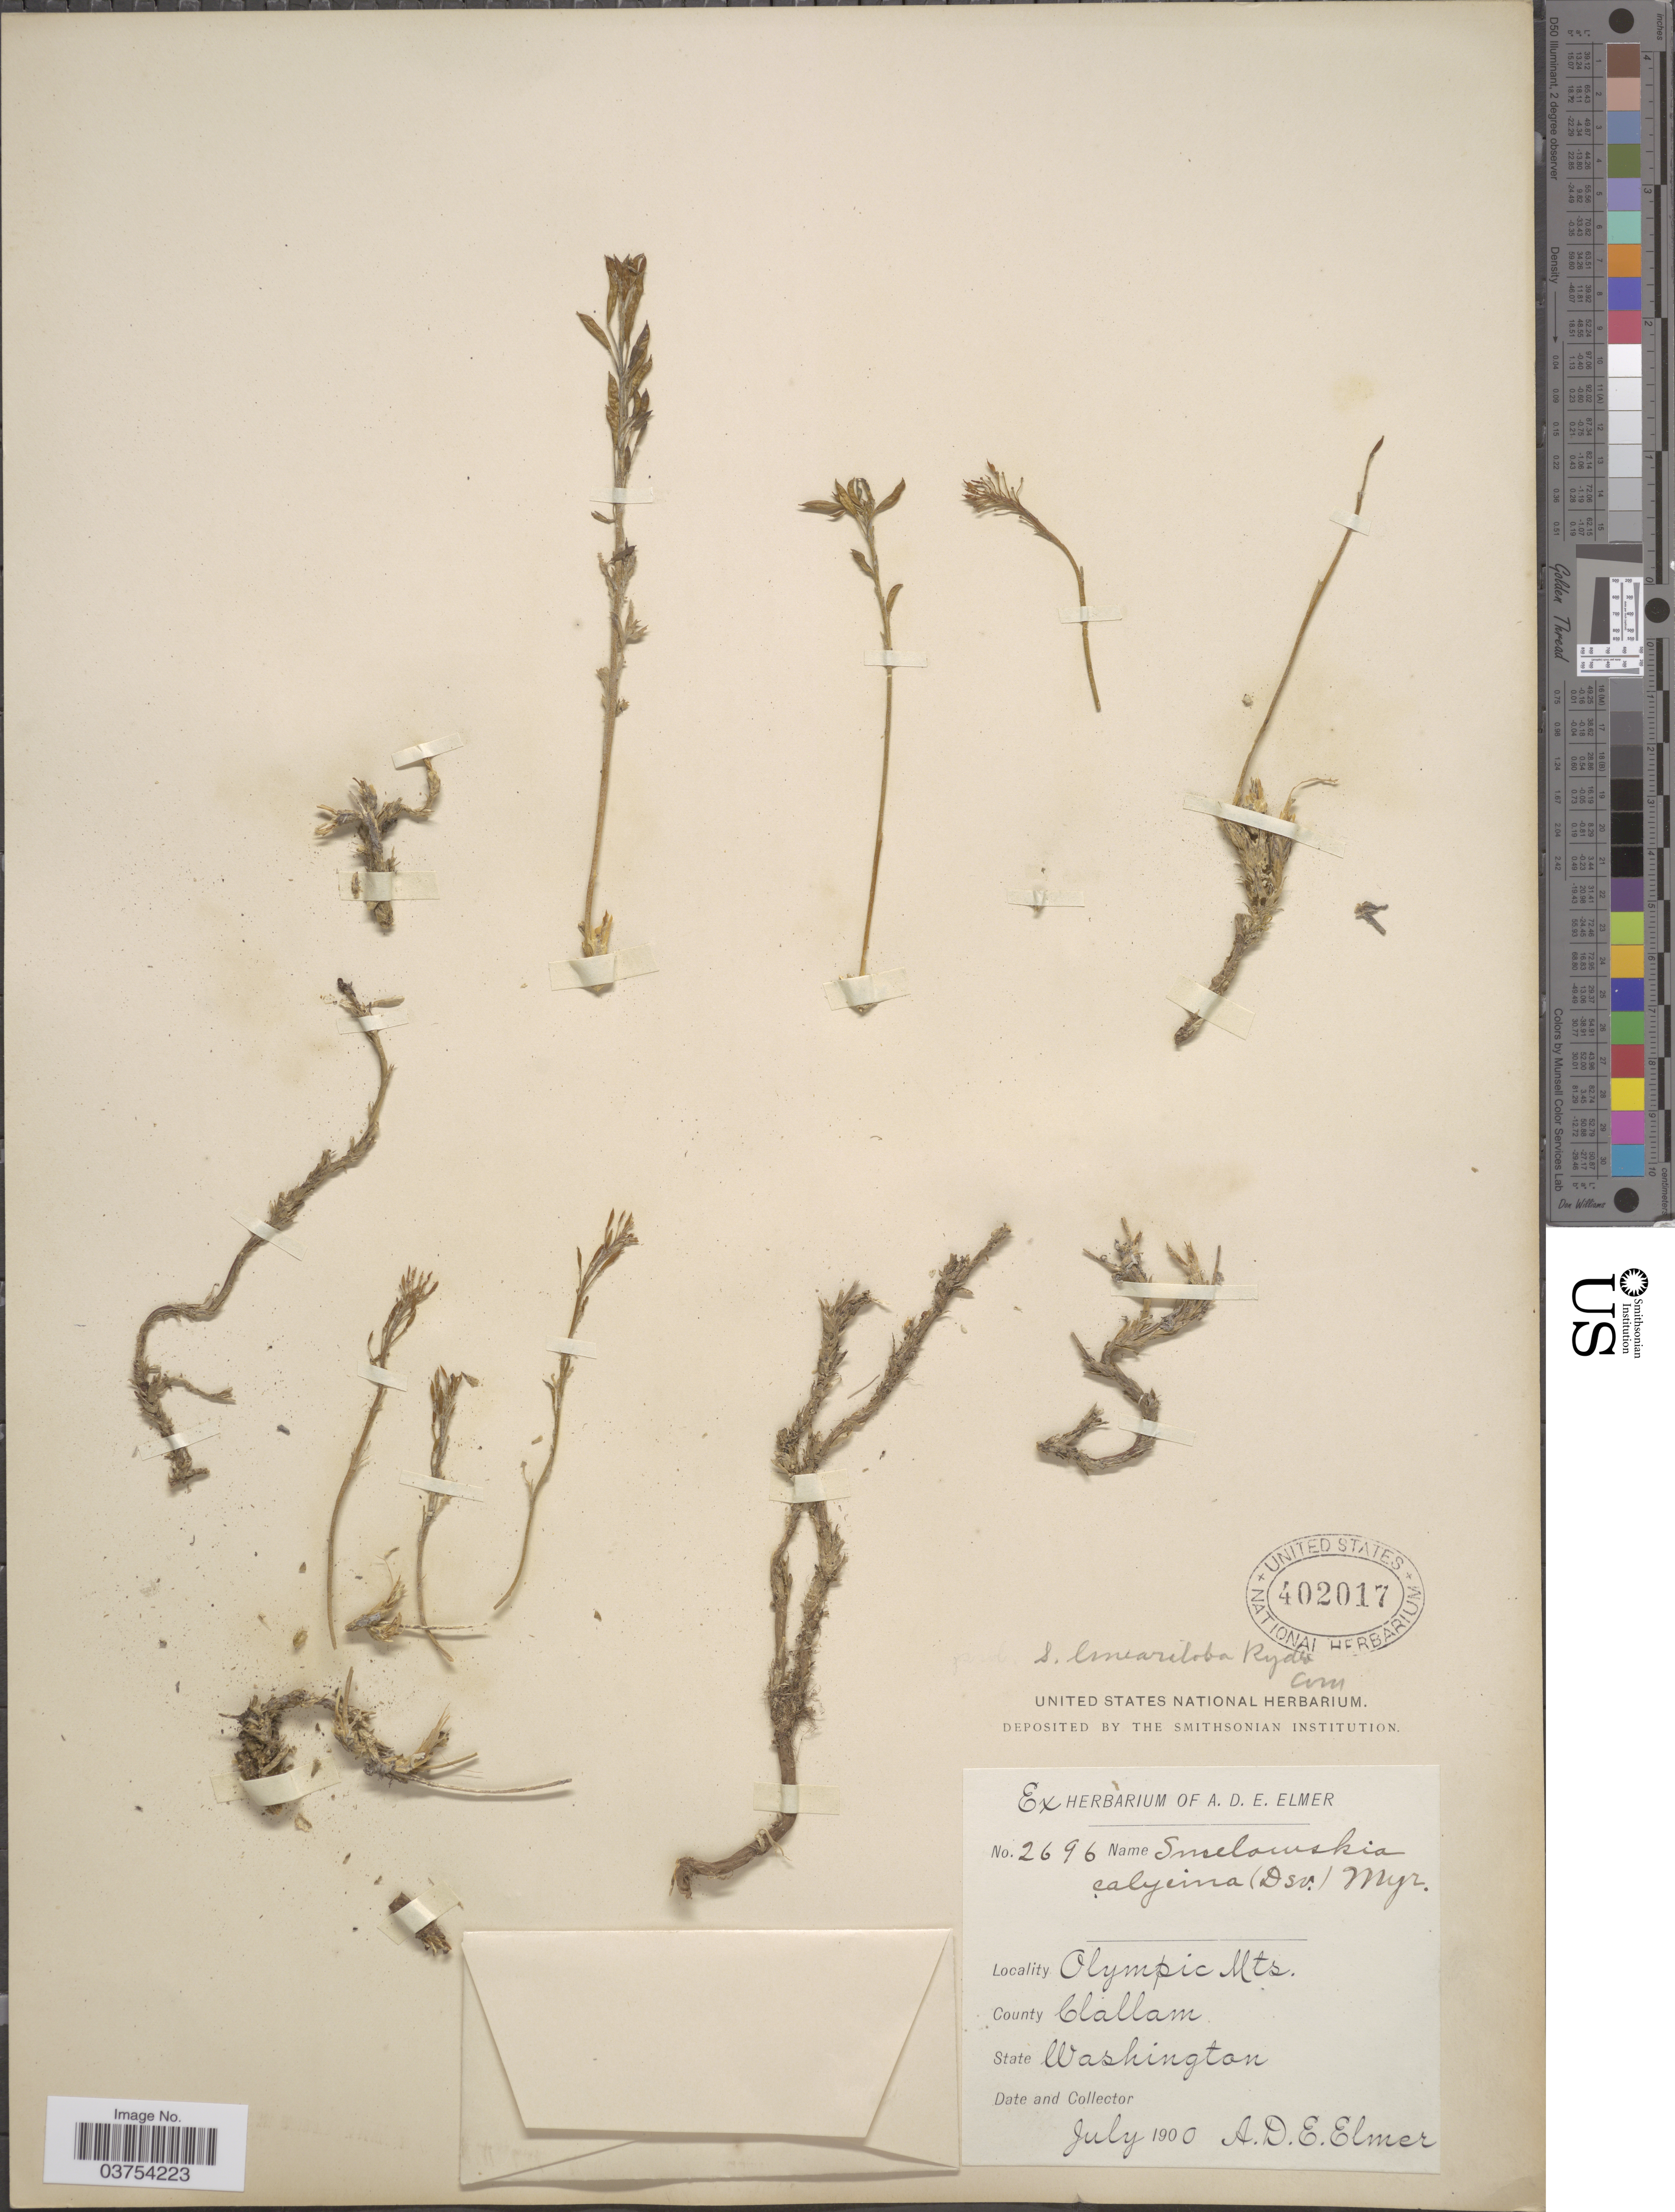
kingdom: Plantae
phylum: Tracheophyta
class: Magnoliopsida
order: Brassicales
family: Brassicaceae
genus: Smelowskia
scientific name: Smelowskia calycina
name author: (Stephan) C.A. Mey.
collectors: A. D. E. Elmer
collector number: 2696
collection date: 1900-07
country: United States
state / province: Washington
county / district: Clallam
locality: Olympic Mts. County Clallam.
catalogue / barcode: US 402017